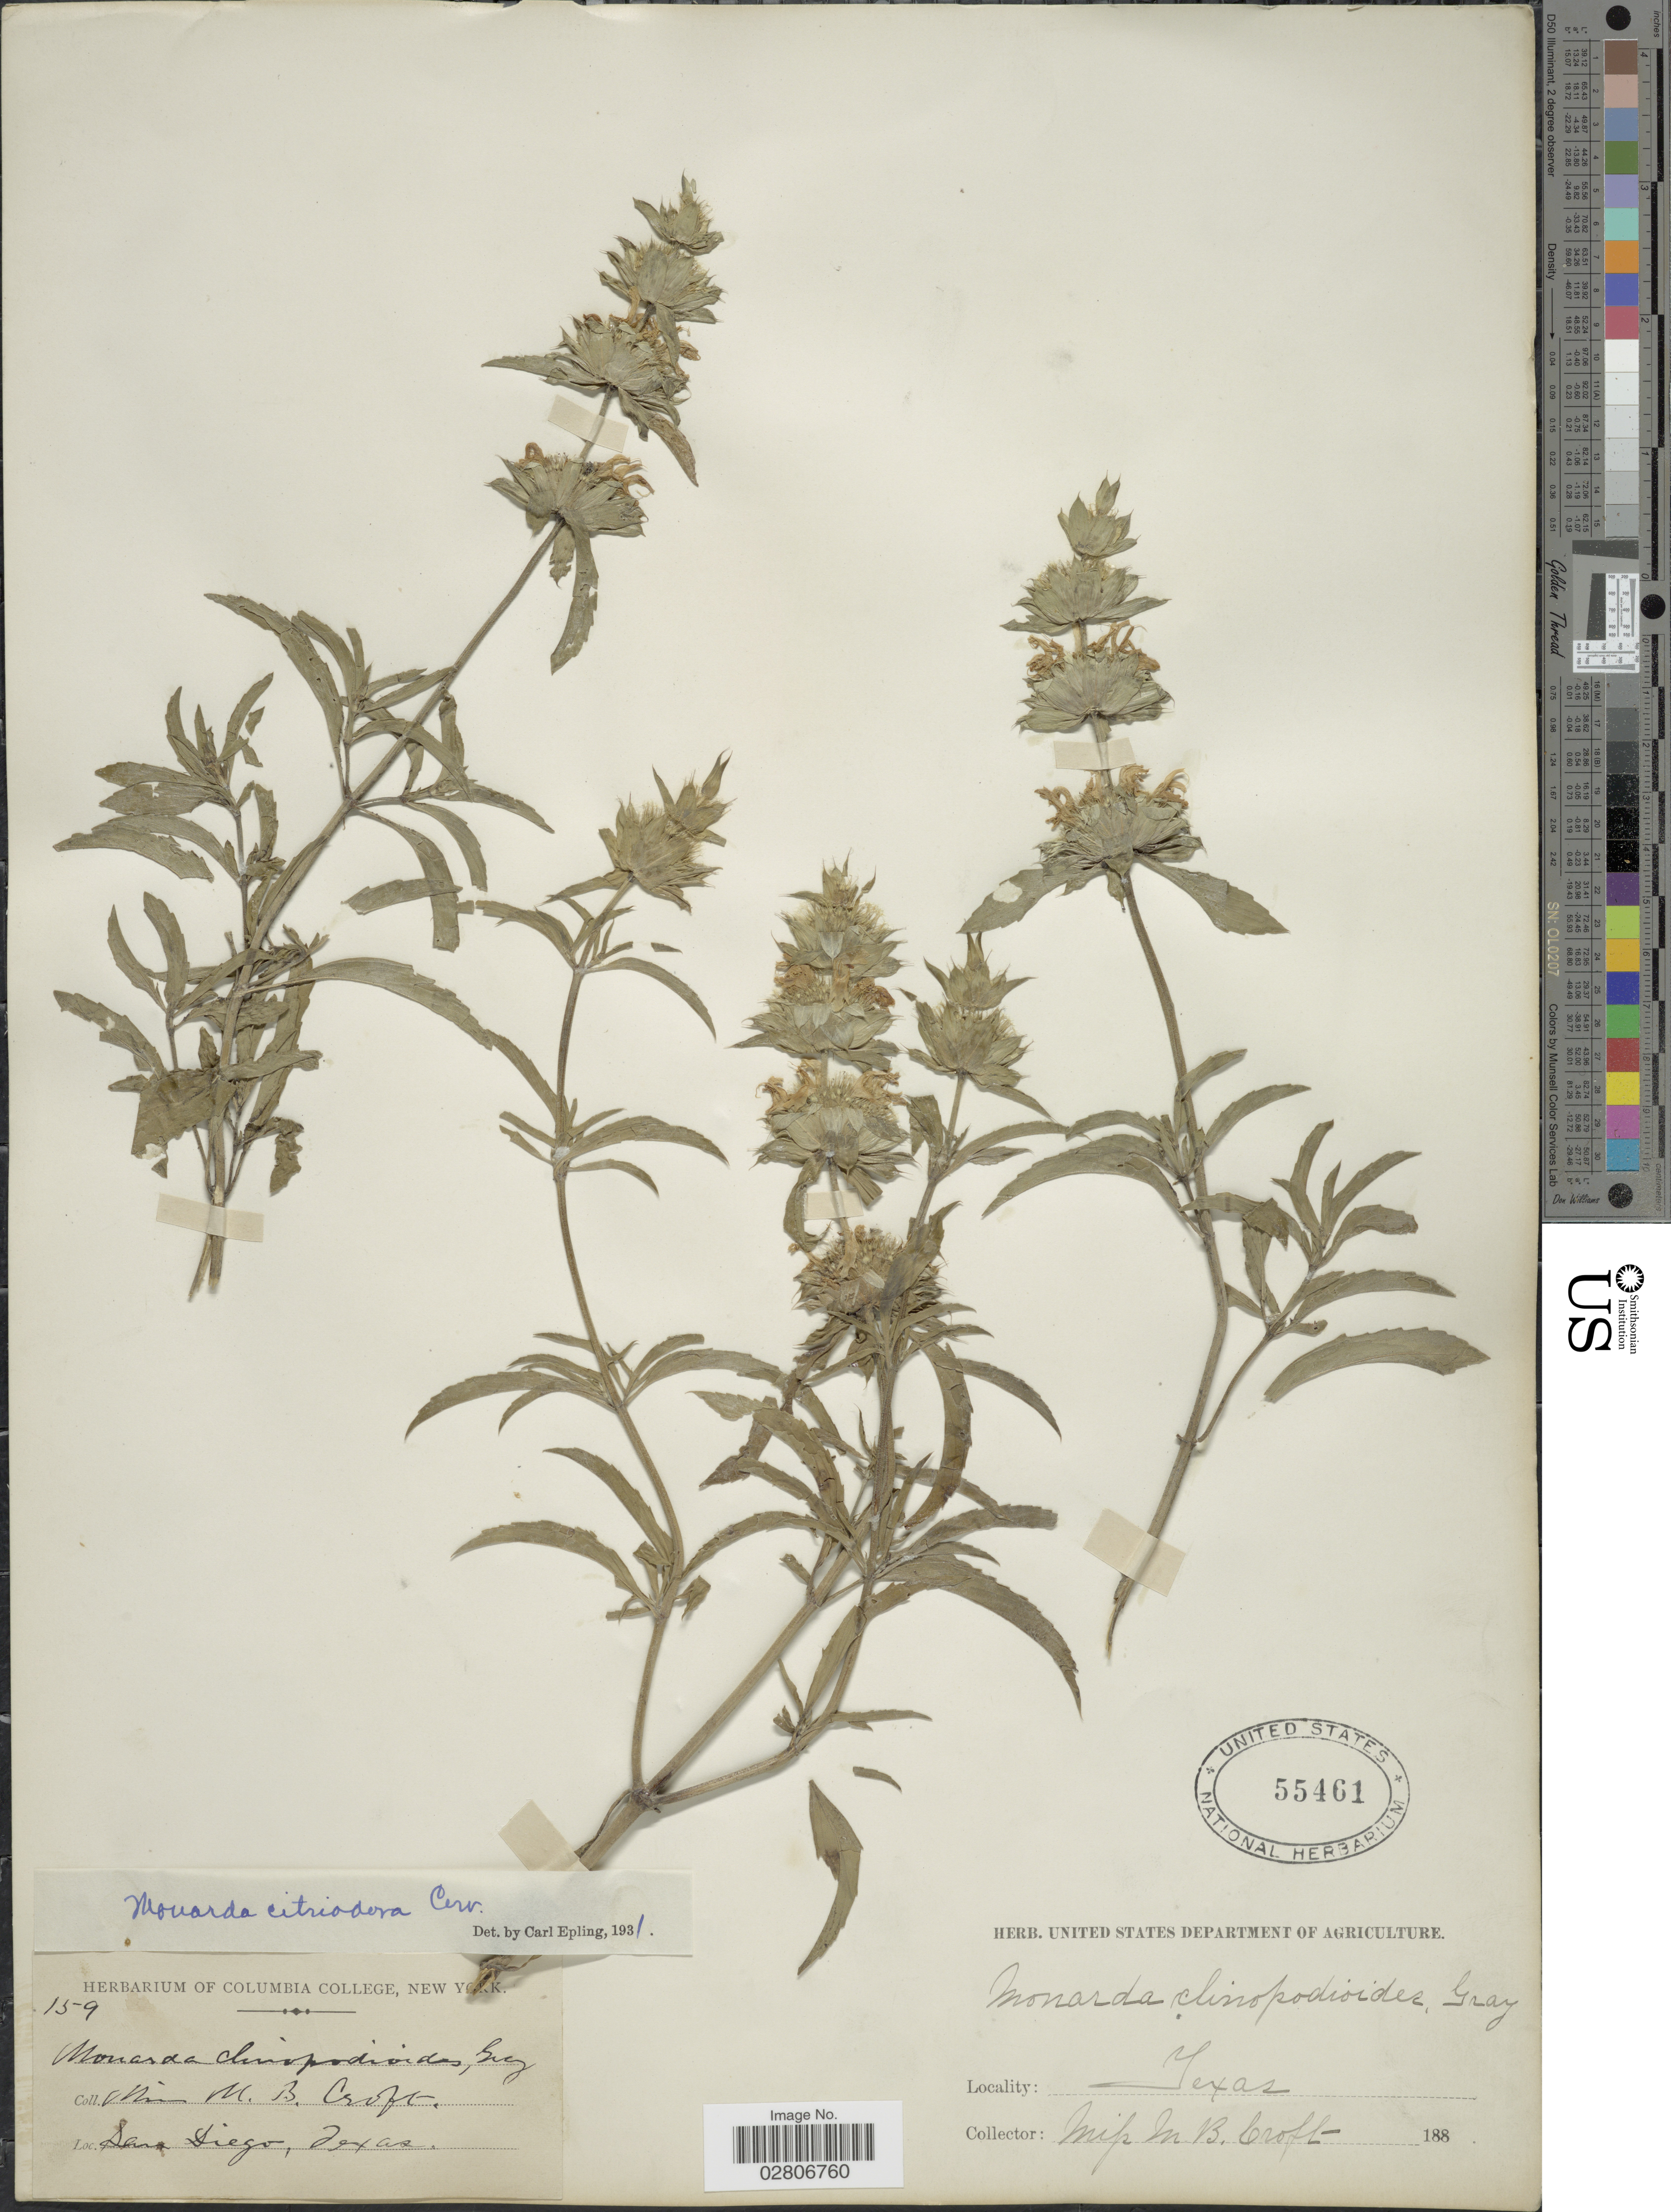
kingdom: Plantae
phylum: Tracheophyta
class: Magnoliopsida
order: Lamiales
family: Lamiaceae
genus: Monarda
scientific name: Monarda citriodora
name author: Cerv. ex Lag.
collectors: M. Croft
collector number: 159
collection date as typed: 188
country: United States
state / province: Texas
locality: San Diego.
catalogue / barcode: US 55461